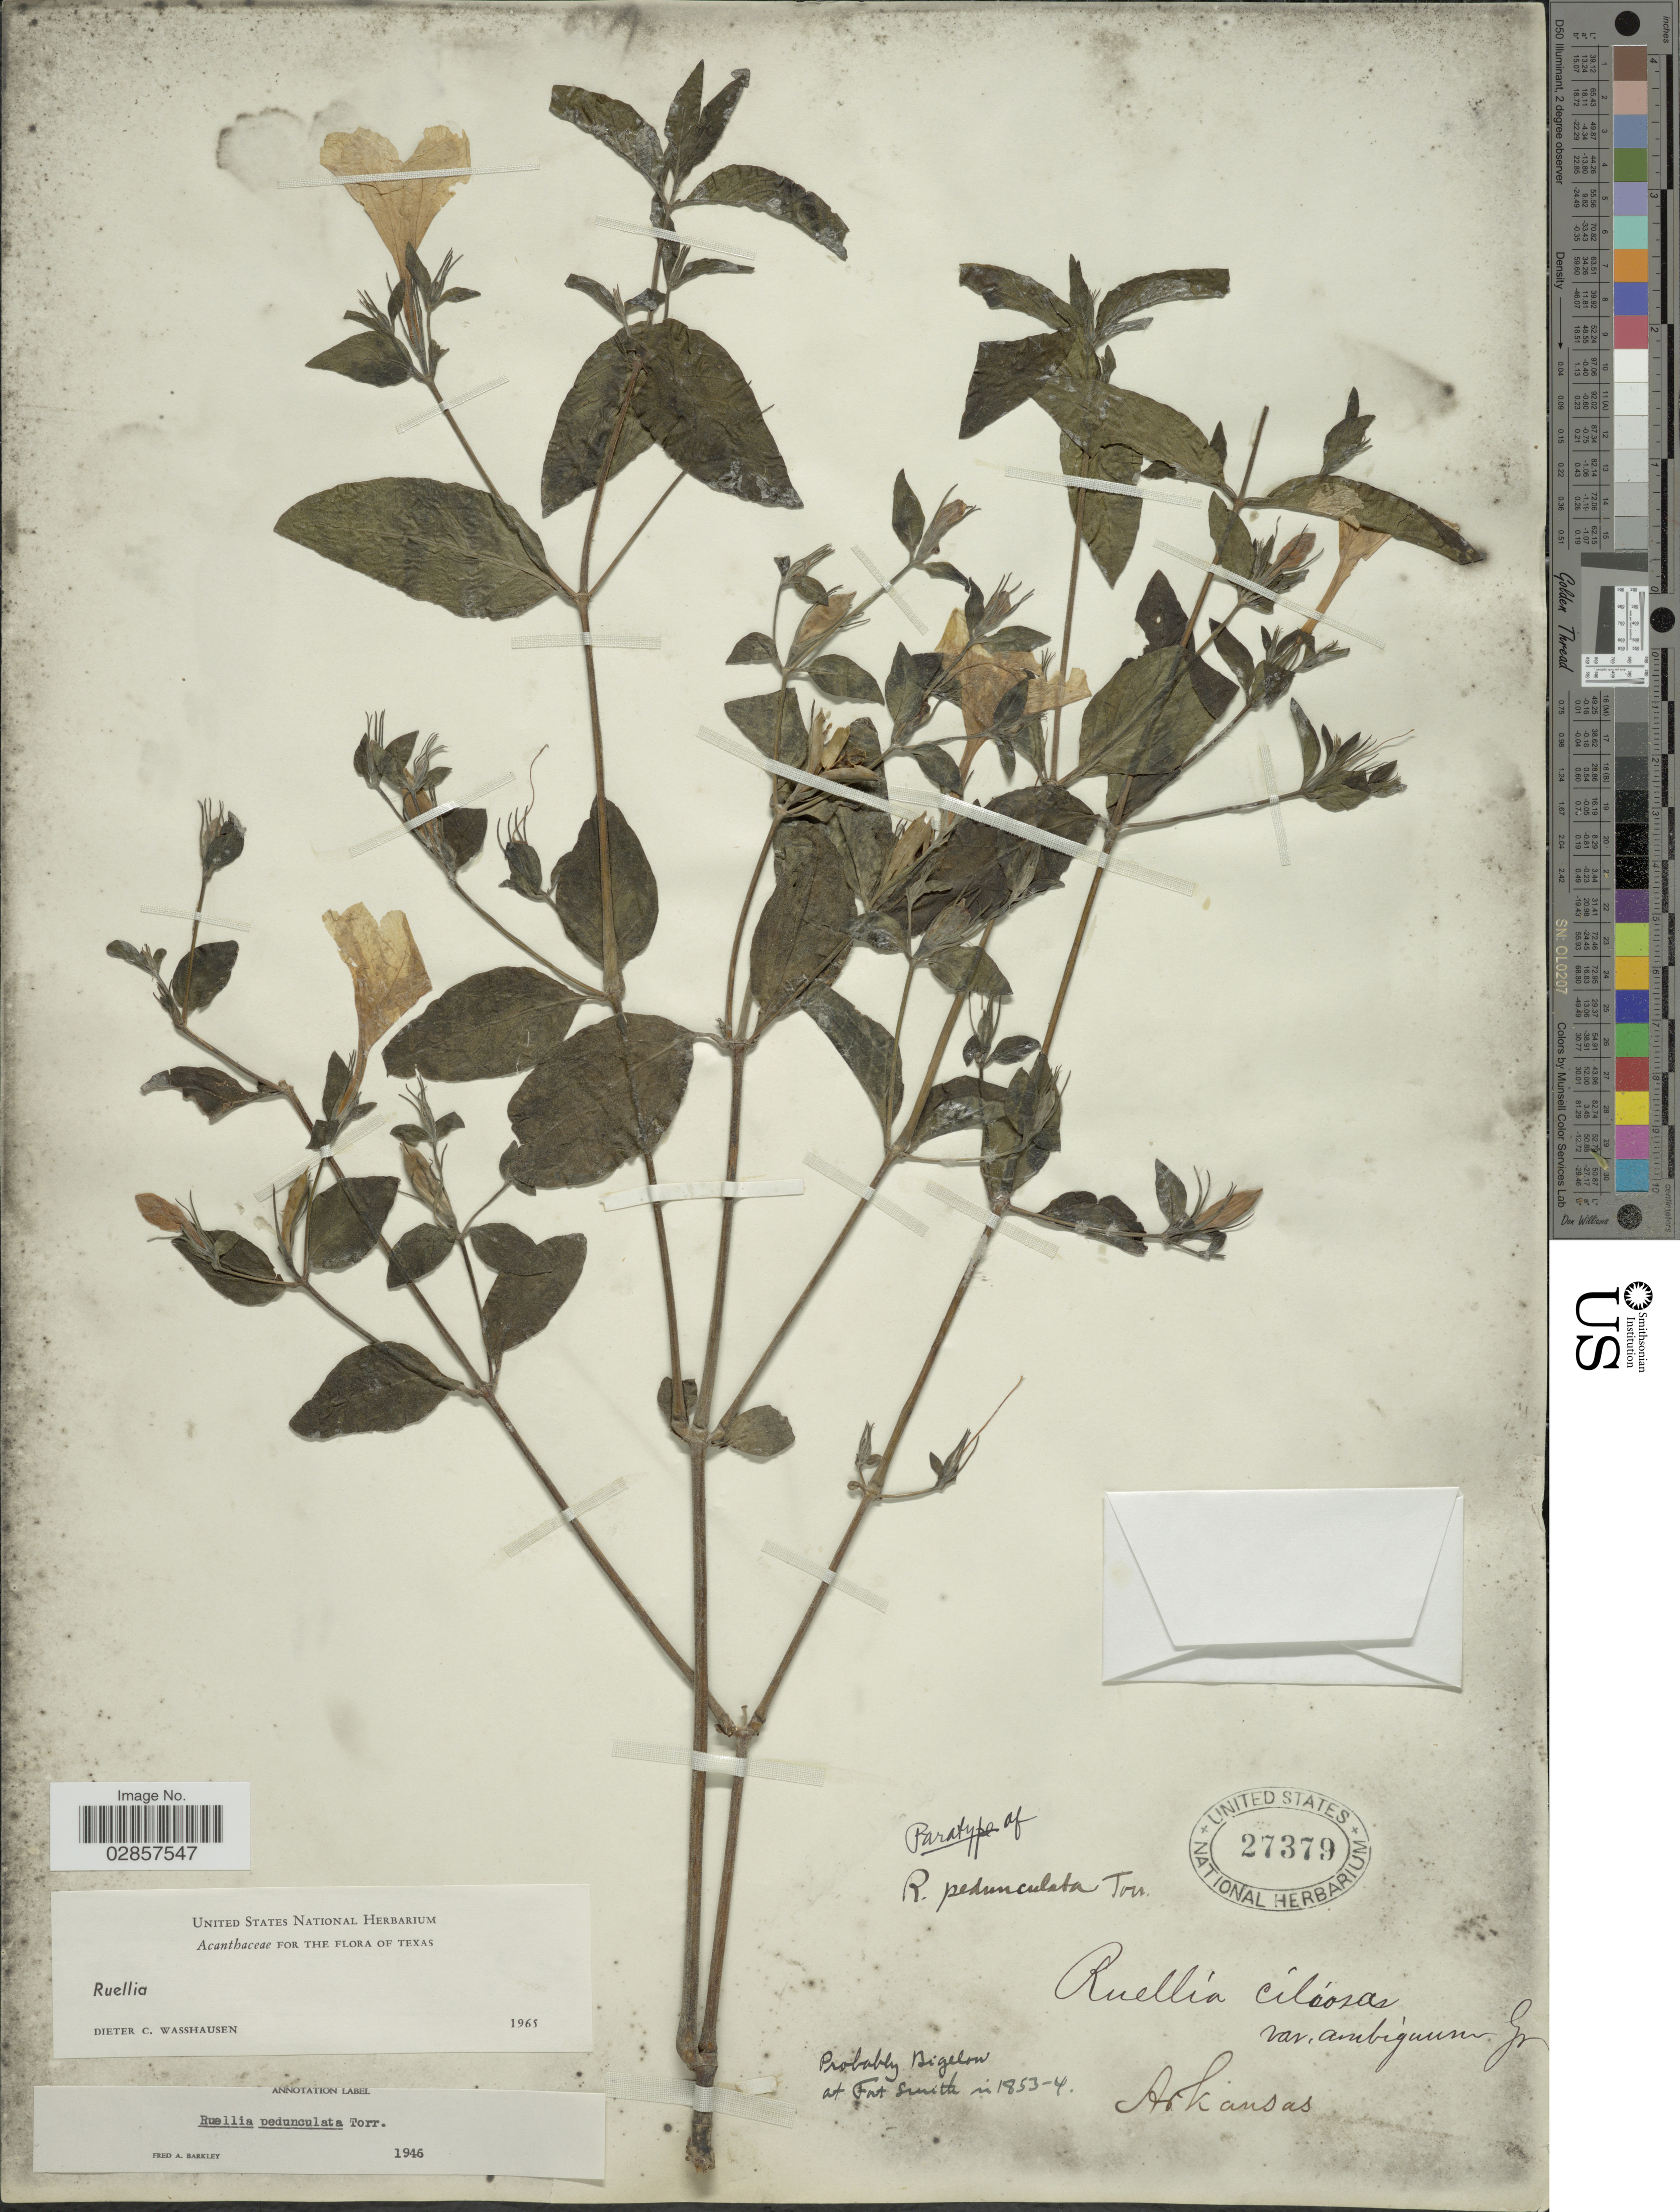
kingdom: Plantae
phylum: Tracheophyta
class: Magnoliopsida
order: Lamiales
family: Acanthaceae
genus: Ruellia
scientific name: Ruellia pedunculata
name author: Torr. ex A. Gray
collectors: J. M. Bigelow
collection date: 1853/1854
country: United States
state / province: Arkansas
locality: Fort Smith.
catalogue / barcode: US 27379